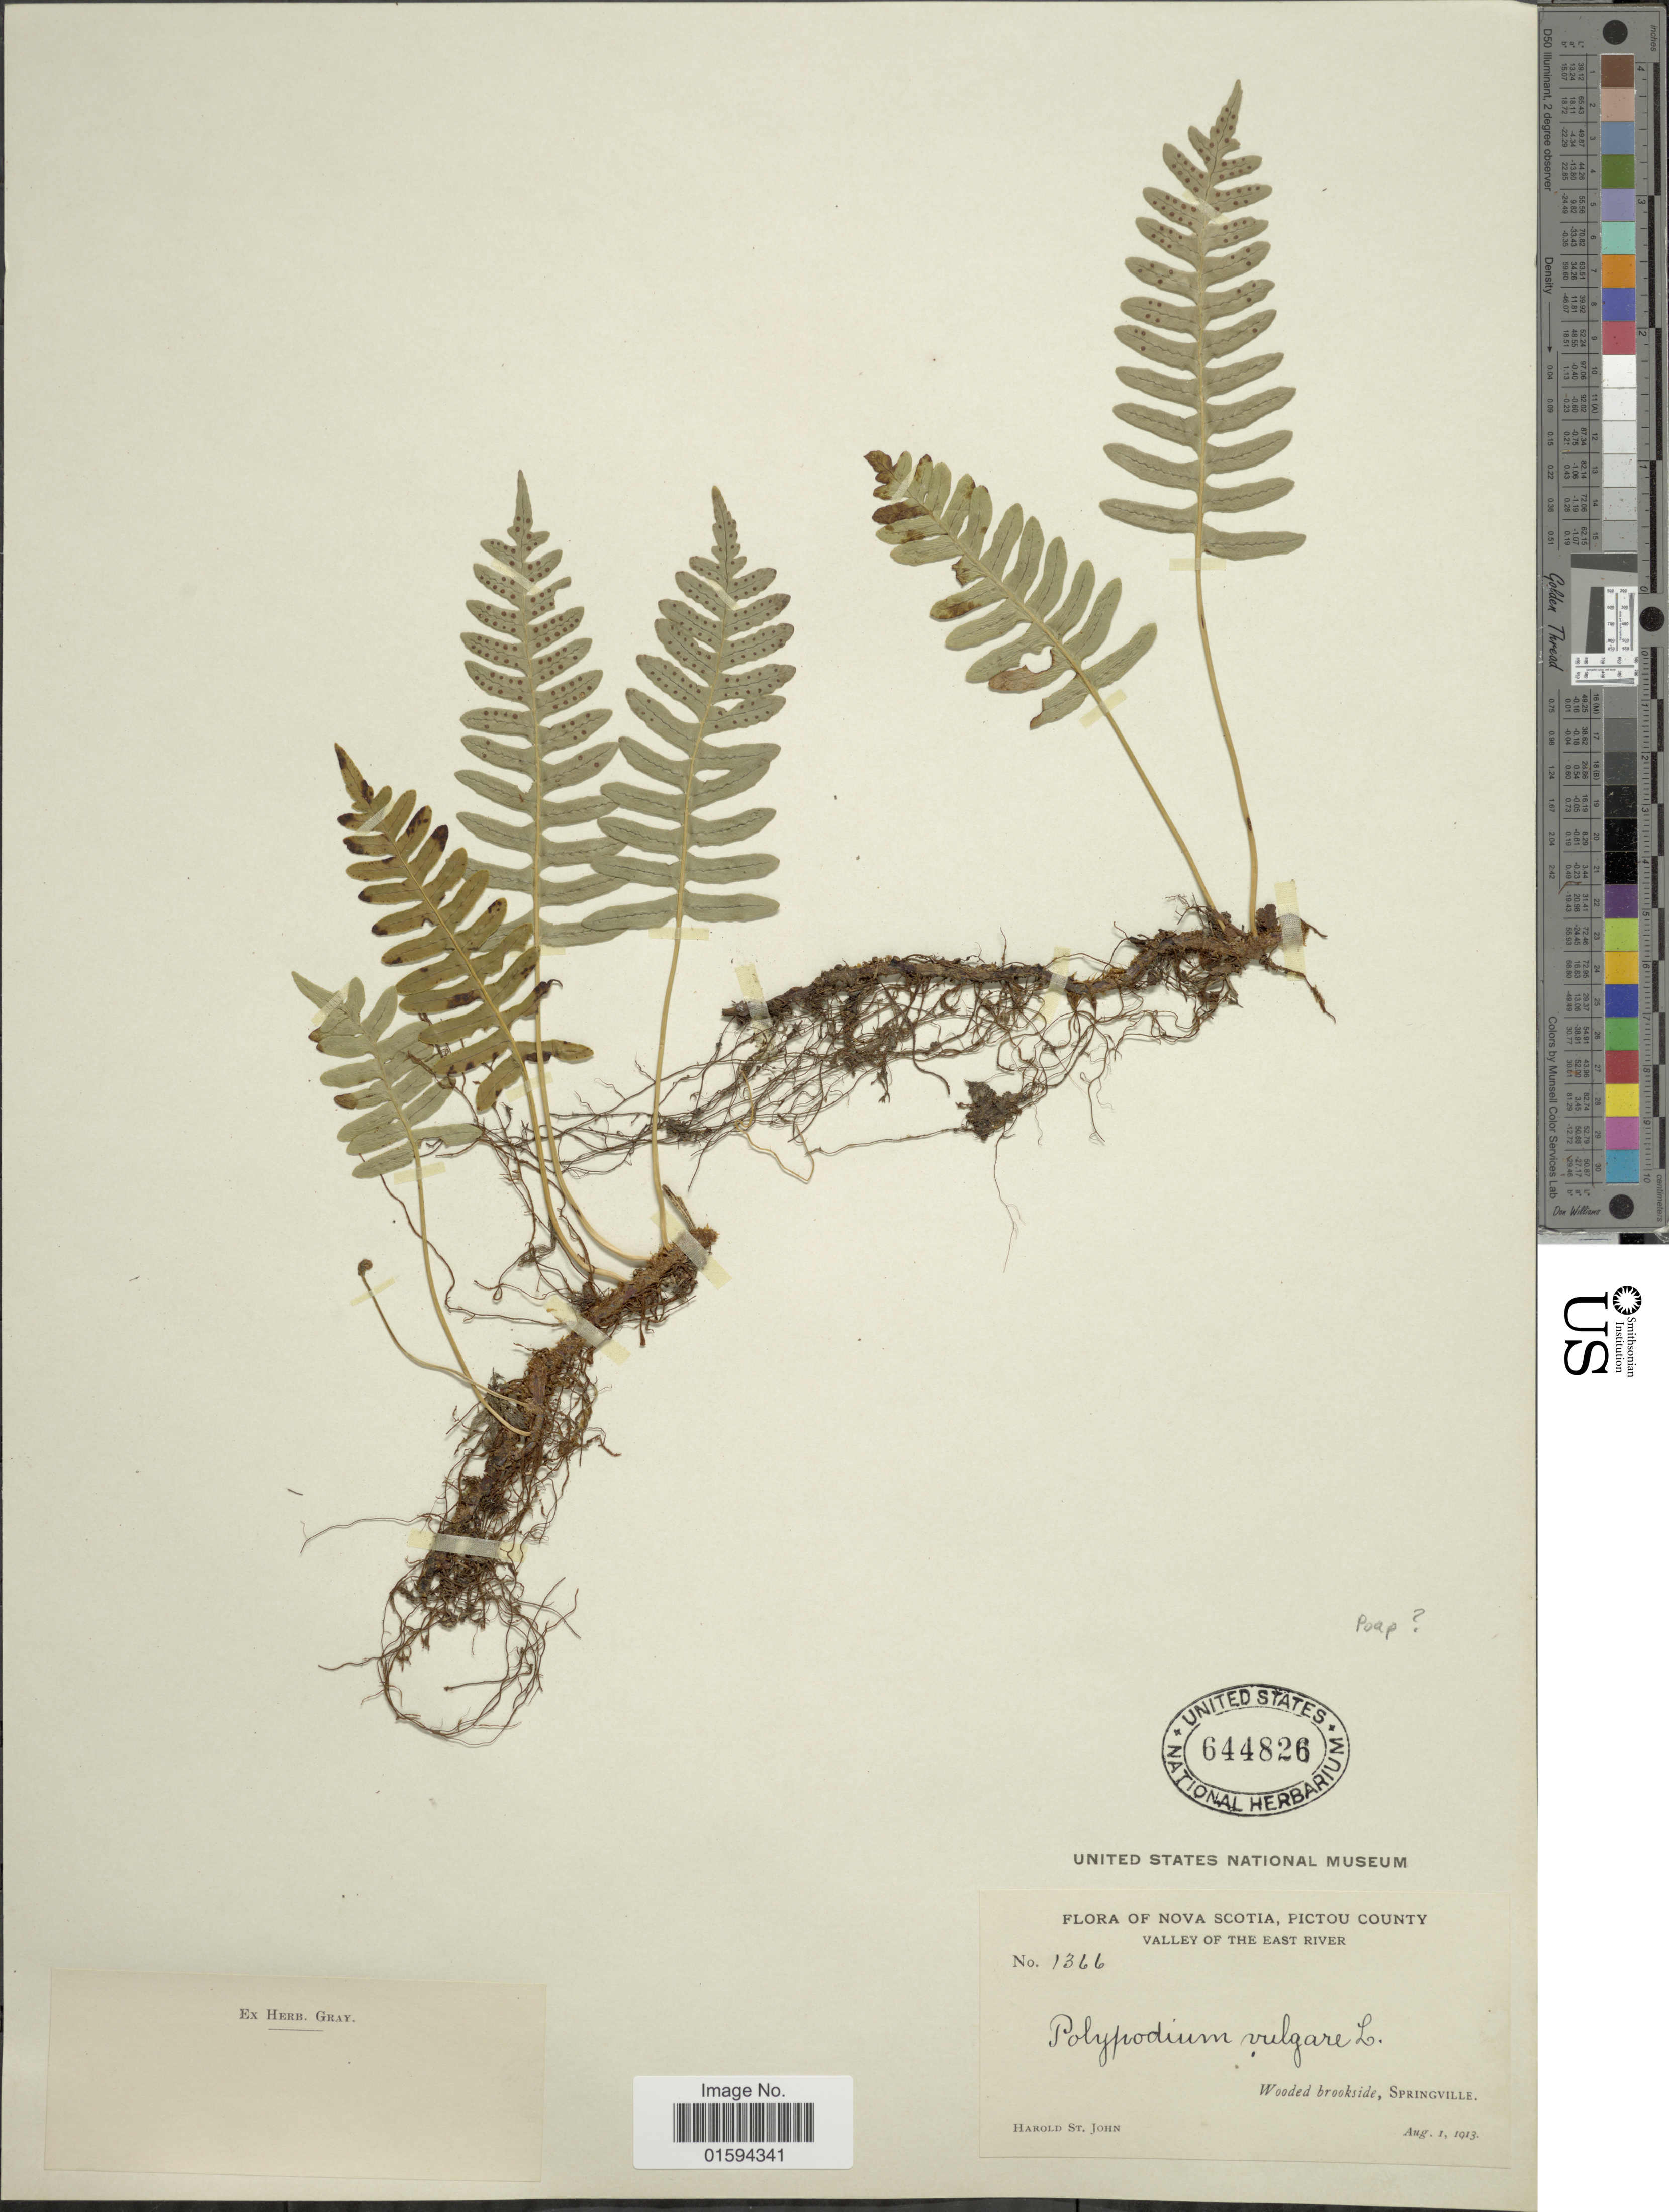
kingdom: Plantae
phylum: Tracheophyta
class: Polypodiopsida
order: Polypodiales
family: Polypodiaceae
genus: Polypodium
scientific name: Polypodium appalachianum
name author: Haufler & Windham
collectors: H. St. John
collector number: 1366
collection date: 1913-08-01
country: Canada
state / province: Nova Scotia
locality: Pictou County, Valley of the East River, wooded brookside, Springville.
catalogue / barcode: US 644826